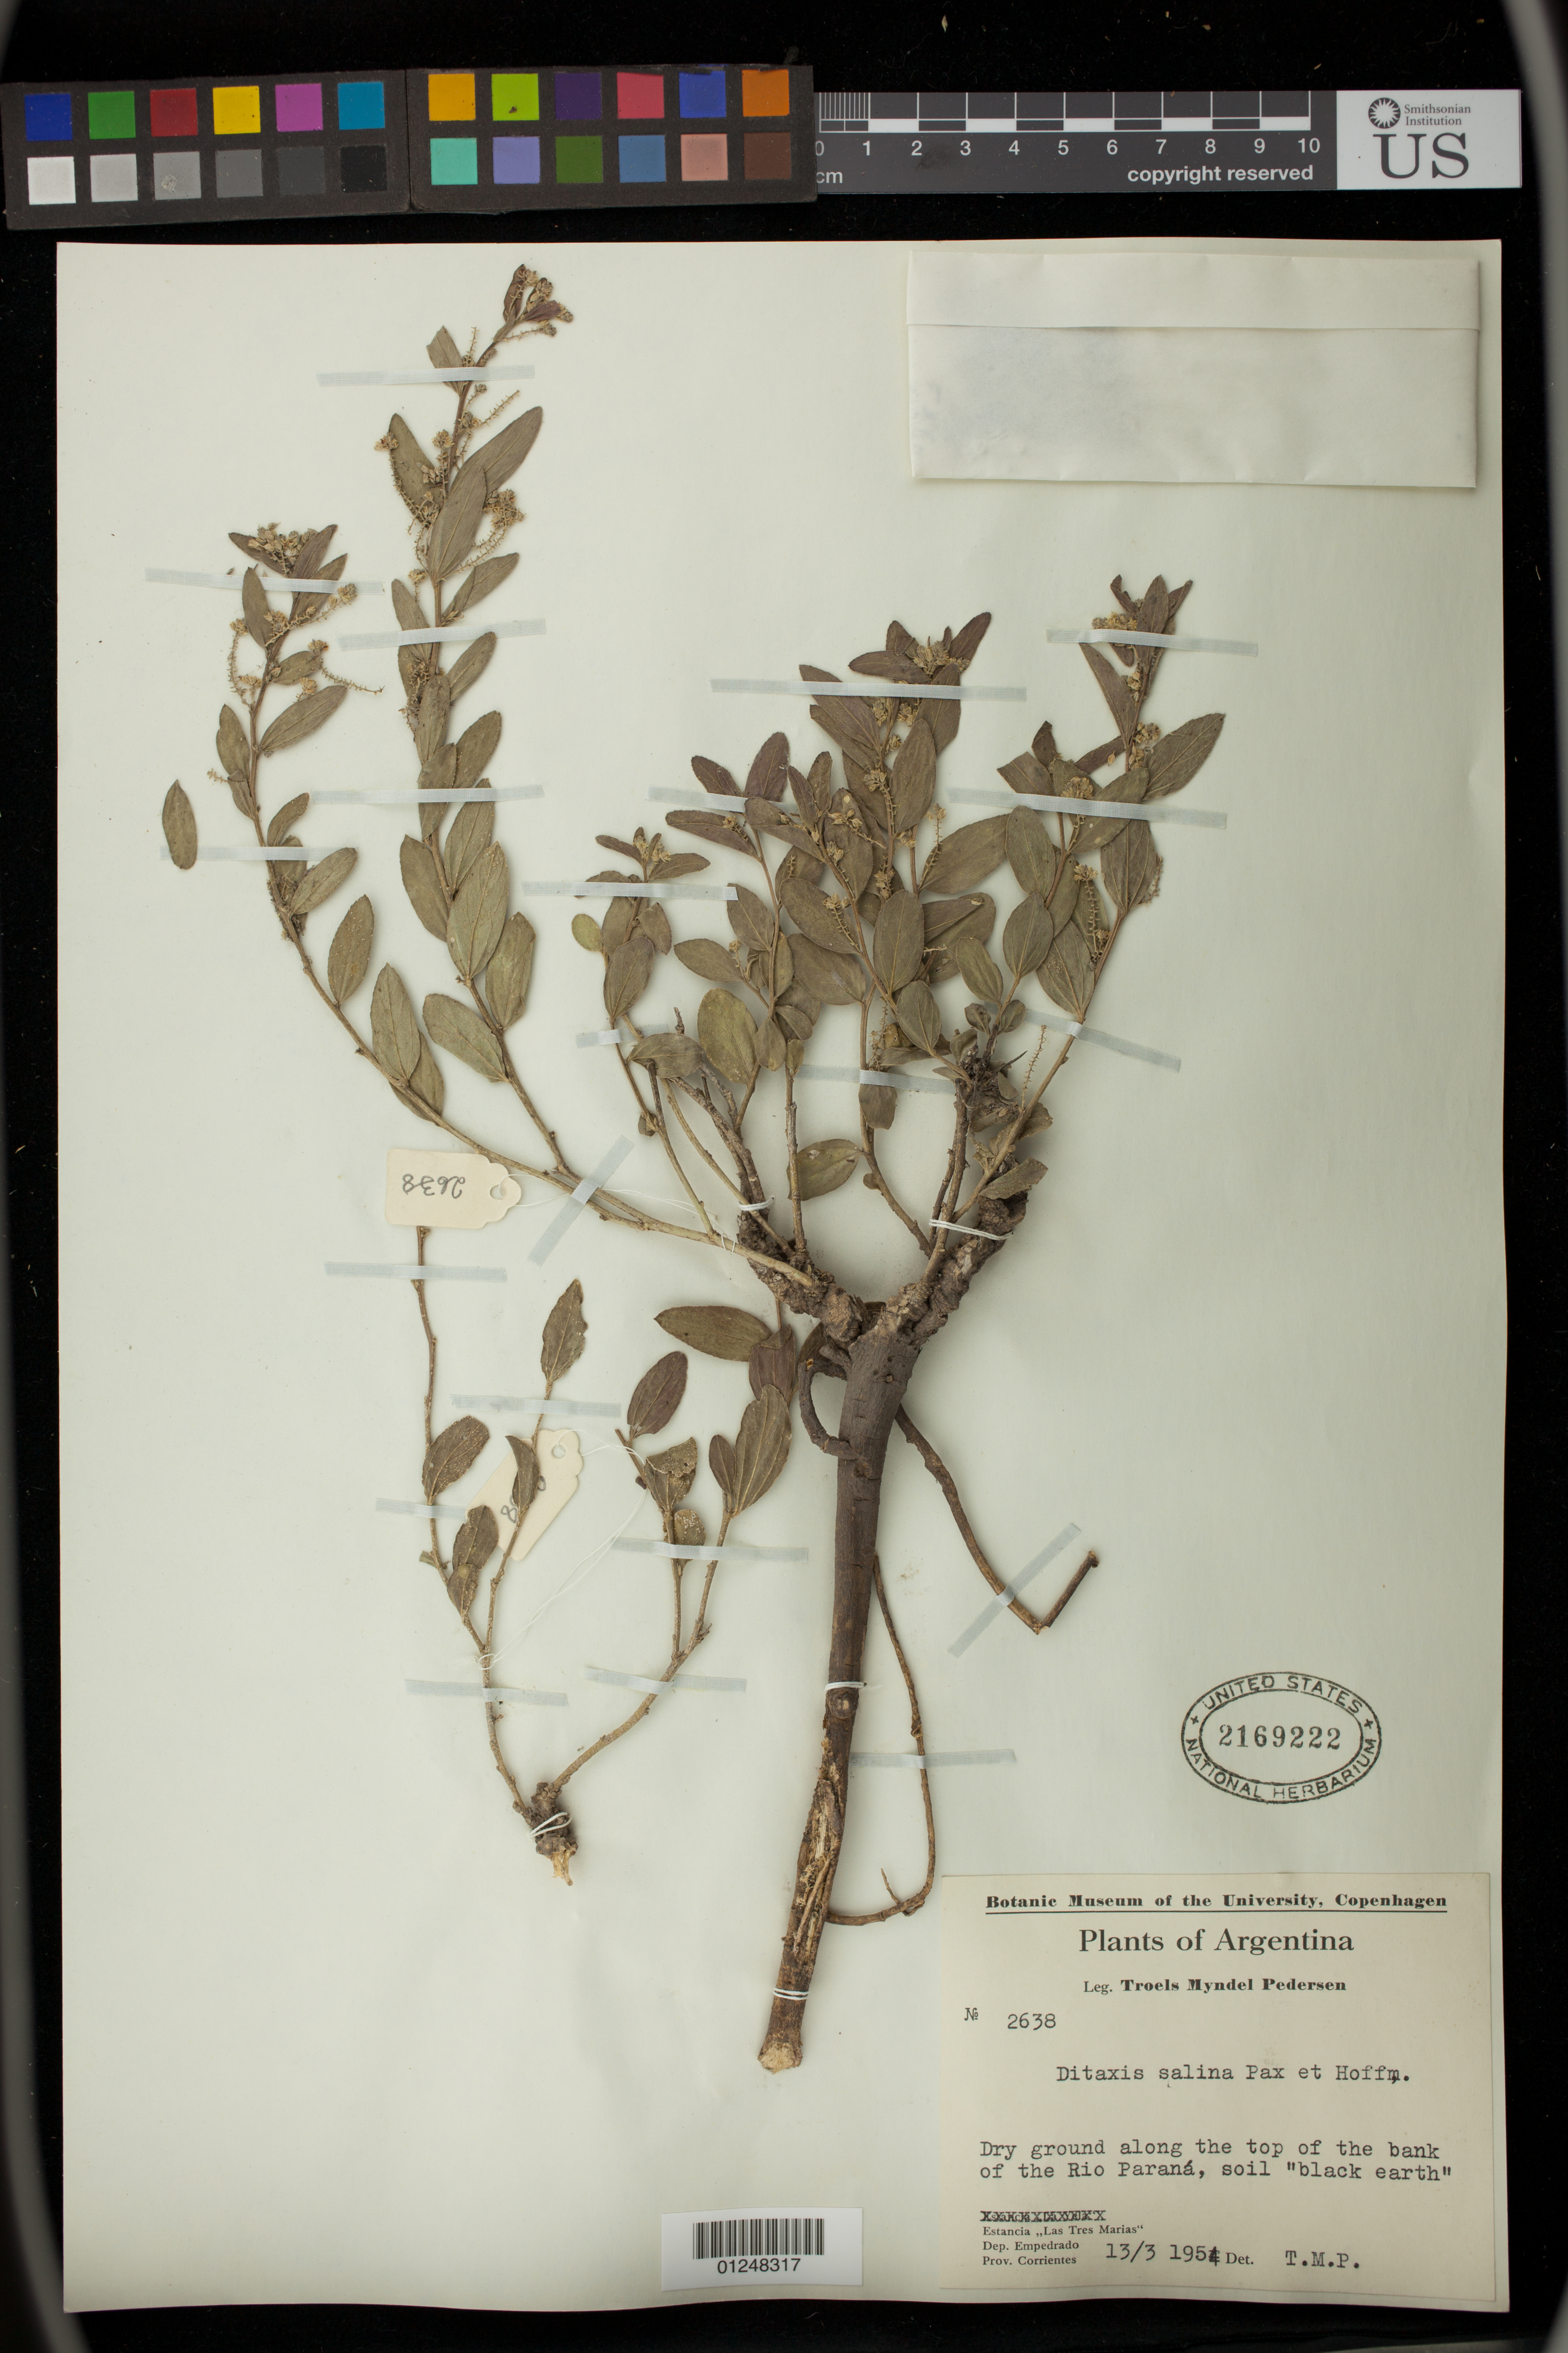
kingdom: Plantae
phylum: Tracheophyta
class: Magnoliopsida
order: Malpighiales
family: Euphorbiaceae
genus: Argythamnia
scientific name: Argythamnia salina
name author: (Pax & K. Hoffm.) J.W. Ingram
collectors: T. M. Petersen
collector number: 2638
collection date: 1954-03-13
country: Argentina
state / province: Corrientes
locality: Estancia "Las Tres Marias"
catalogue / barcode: US 2169222